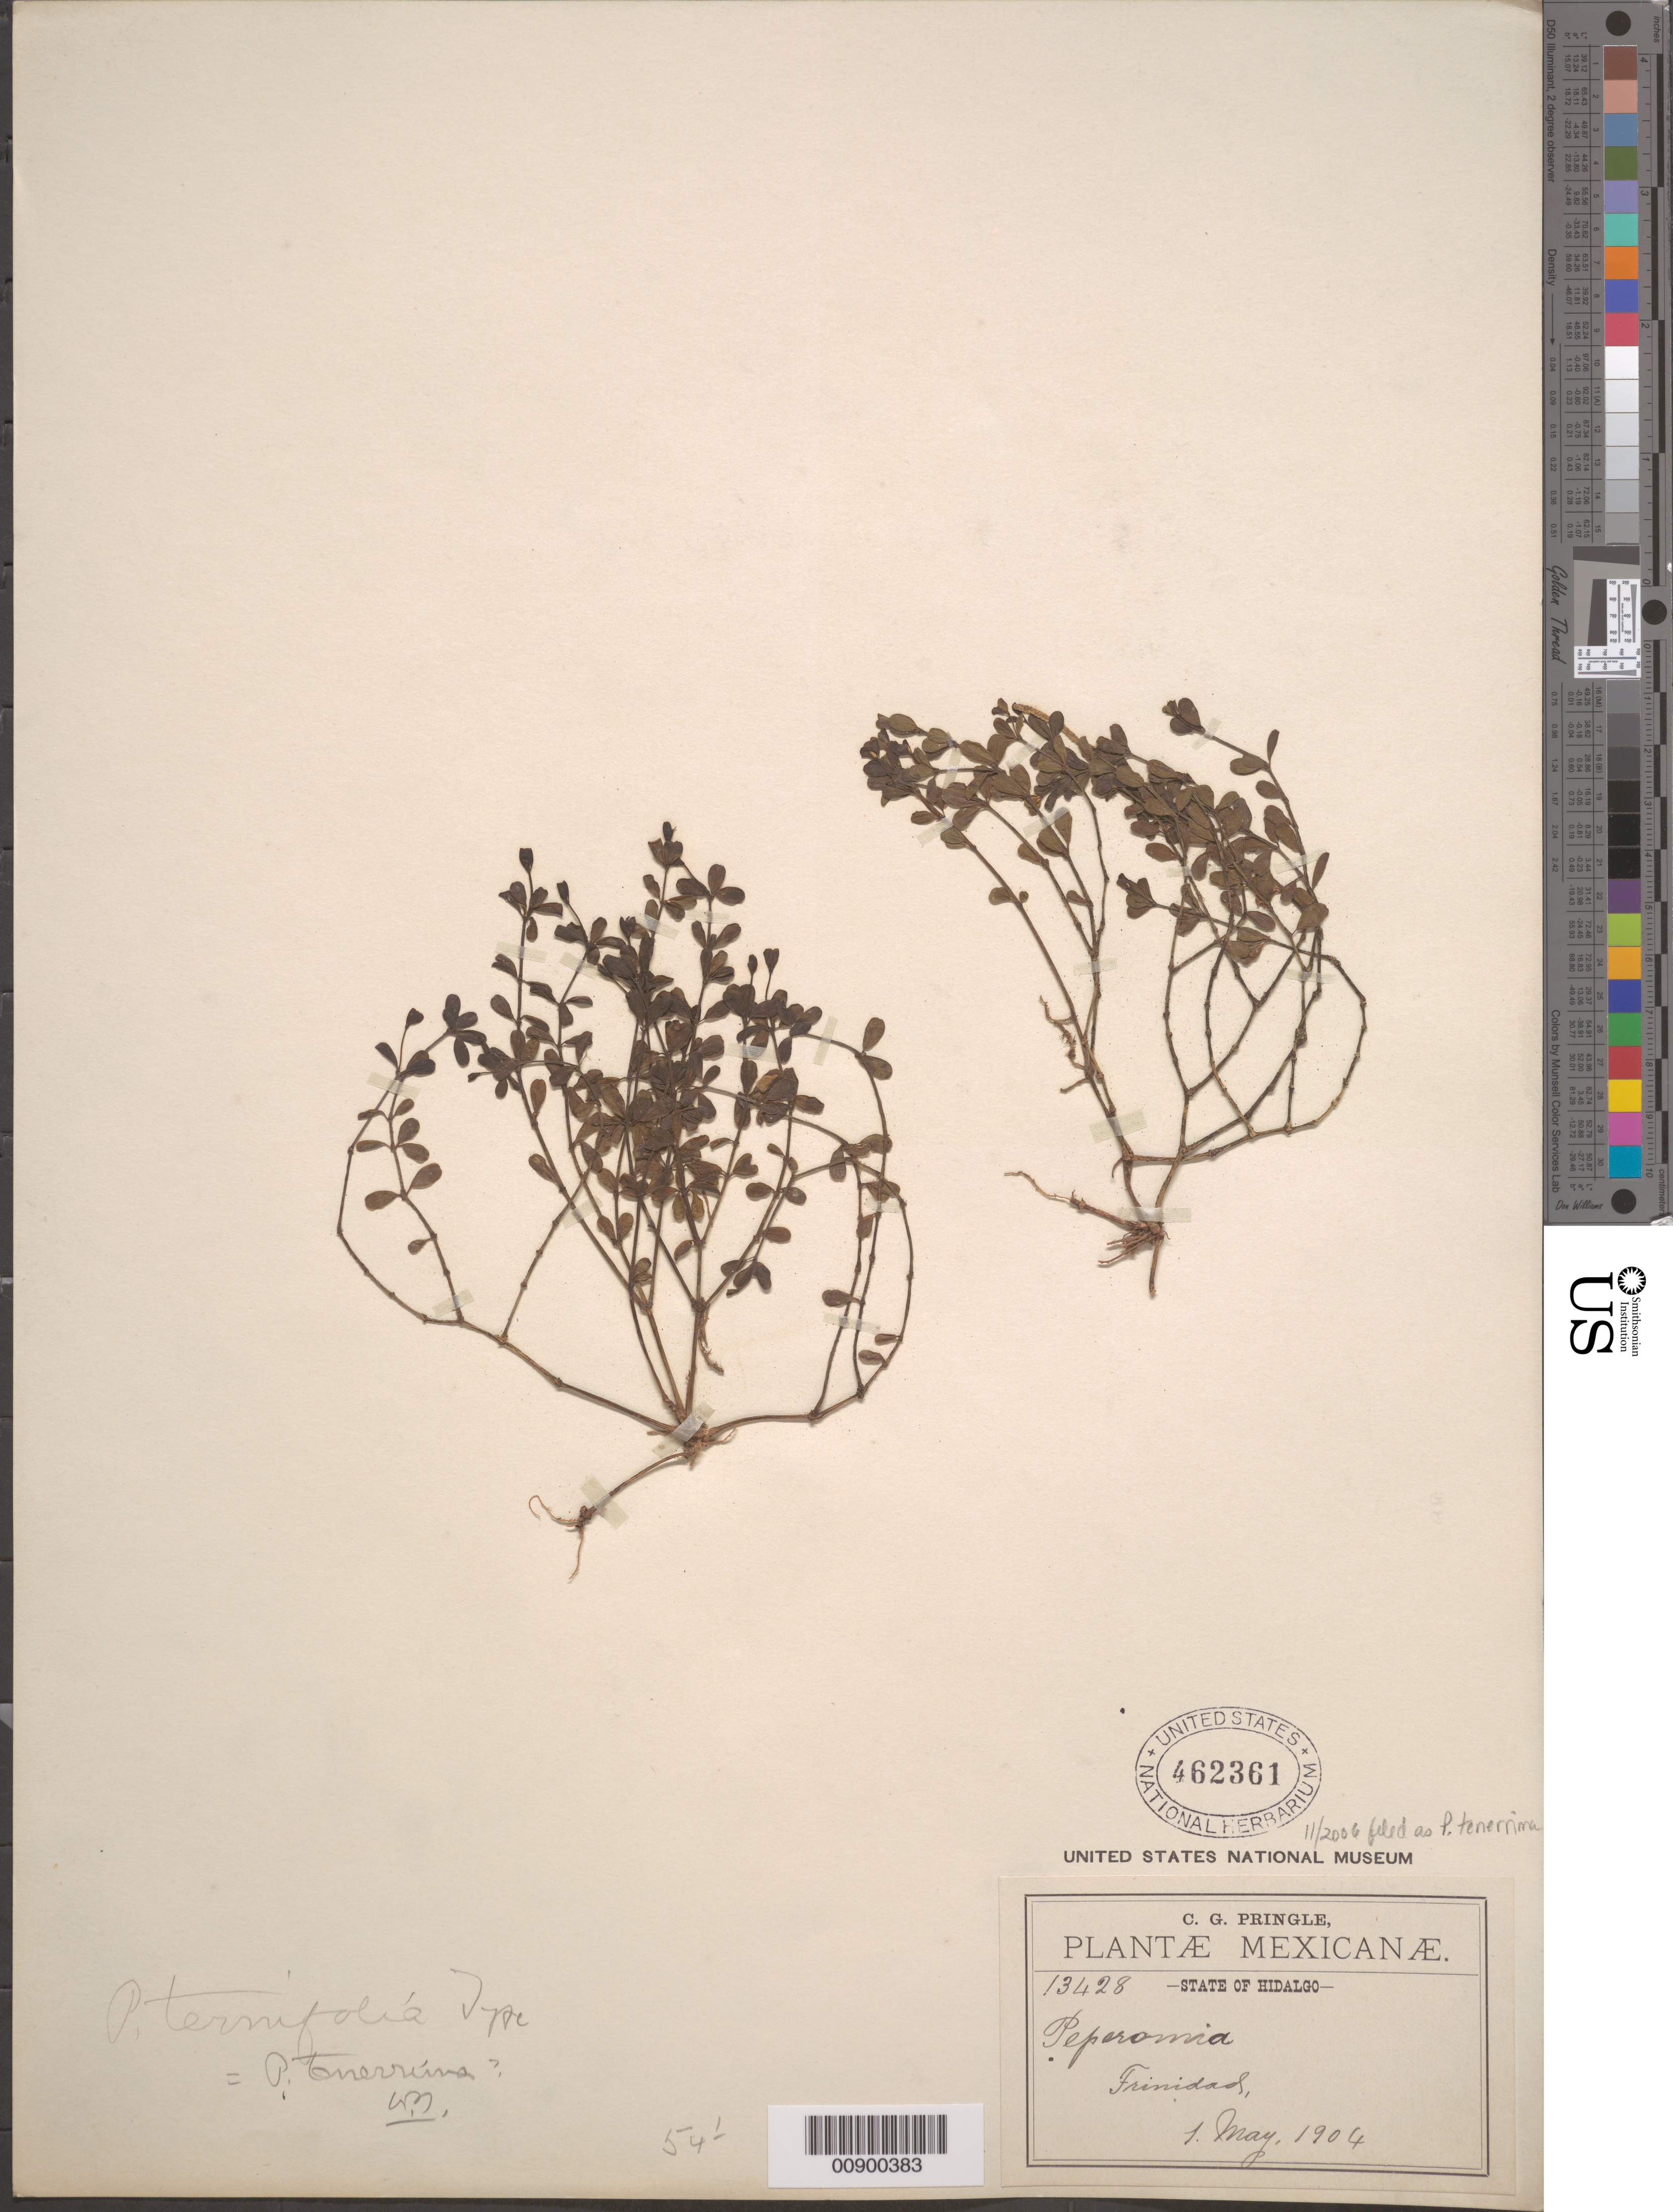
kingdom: Plantae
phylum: Tracheophyta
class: Magnoliopsida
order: Piperales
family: Piperaceae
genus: Peperomia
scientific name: Peperomia tenerrima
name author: Schltdl. & Cham.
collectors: C. G. Pringle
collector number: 13428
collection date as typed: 01 May 1904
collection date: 1904-05-01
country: Mexico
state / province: Hidalgo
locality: Trinidad, Hidalgo.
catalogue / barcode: US 462361